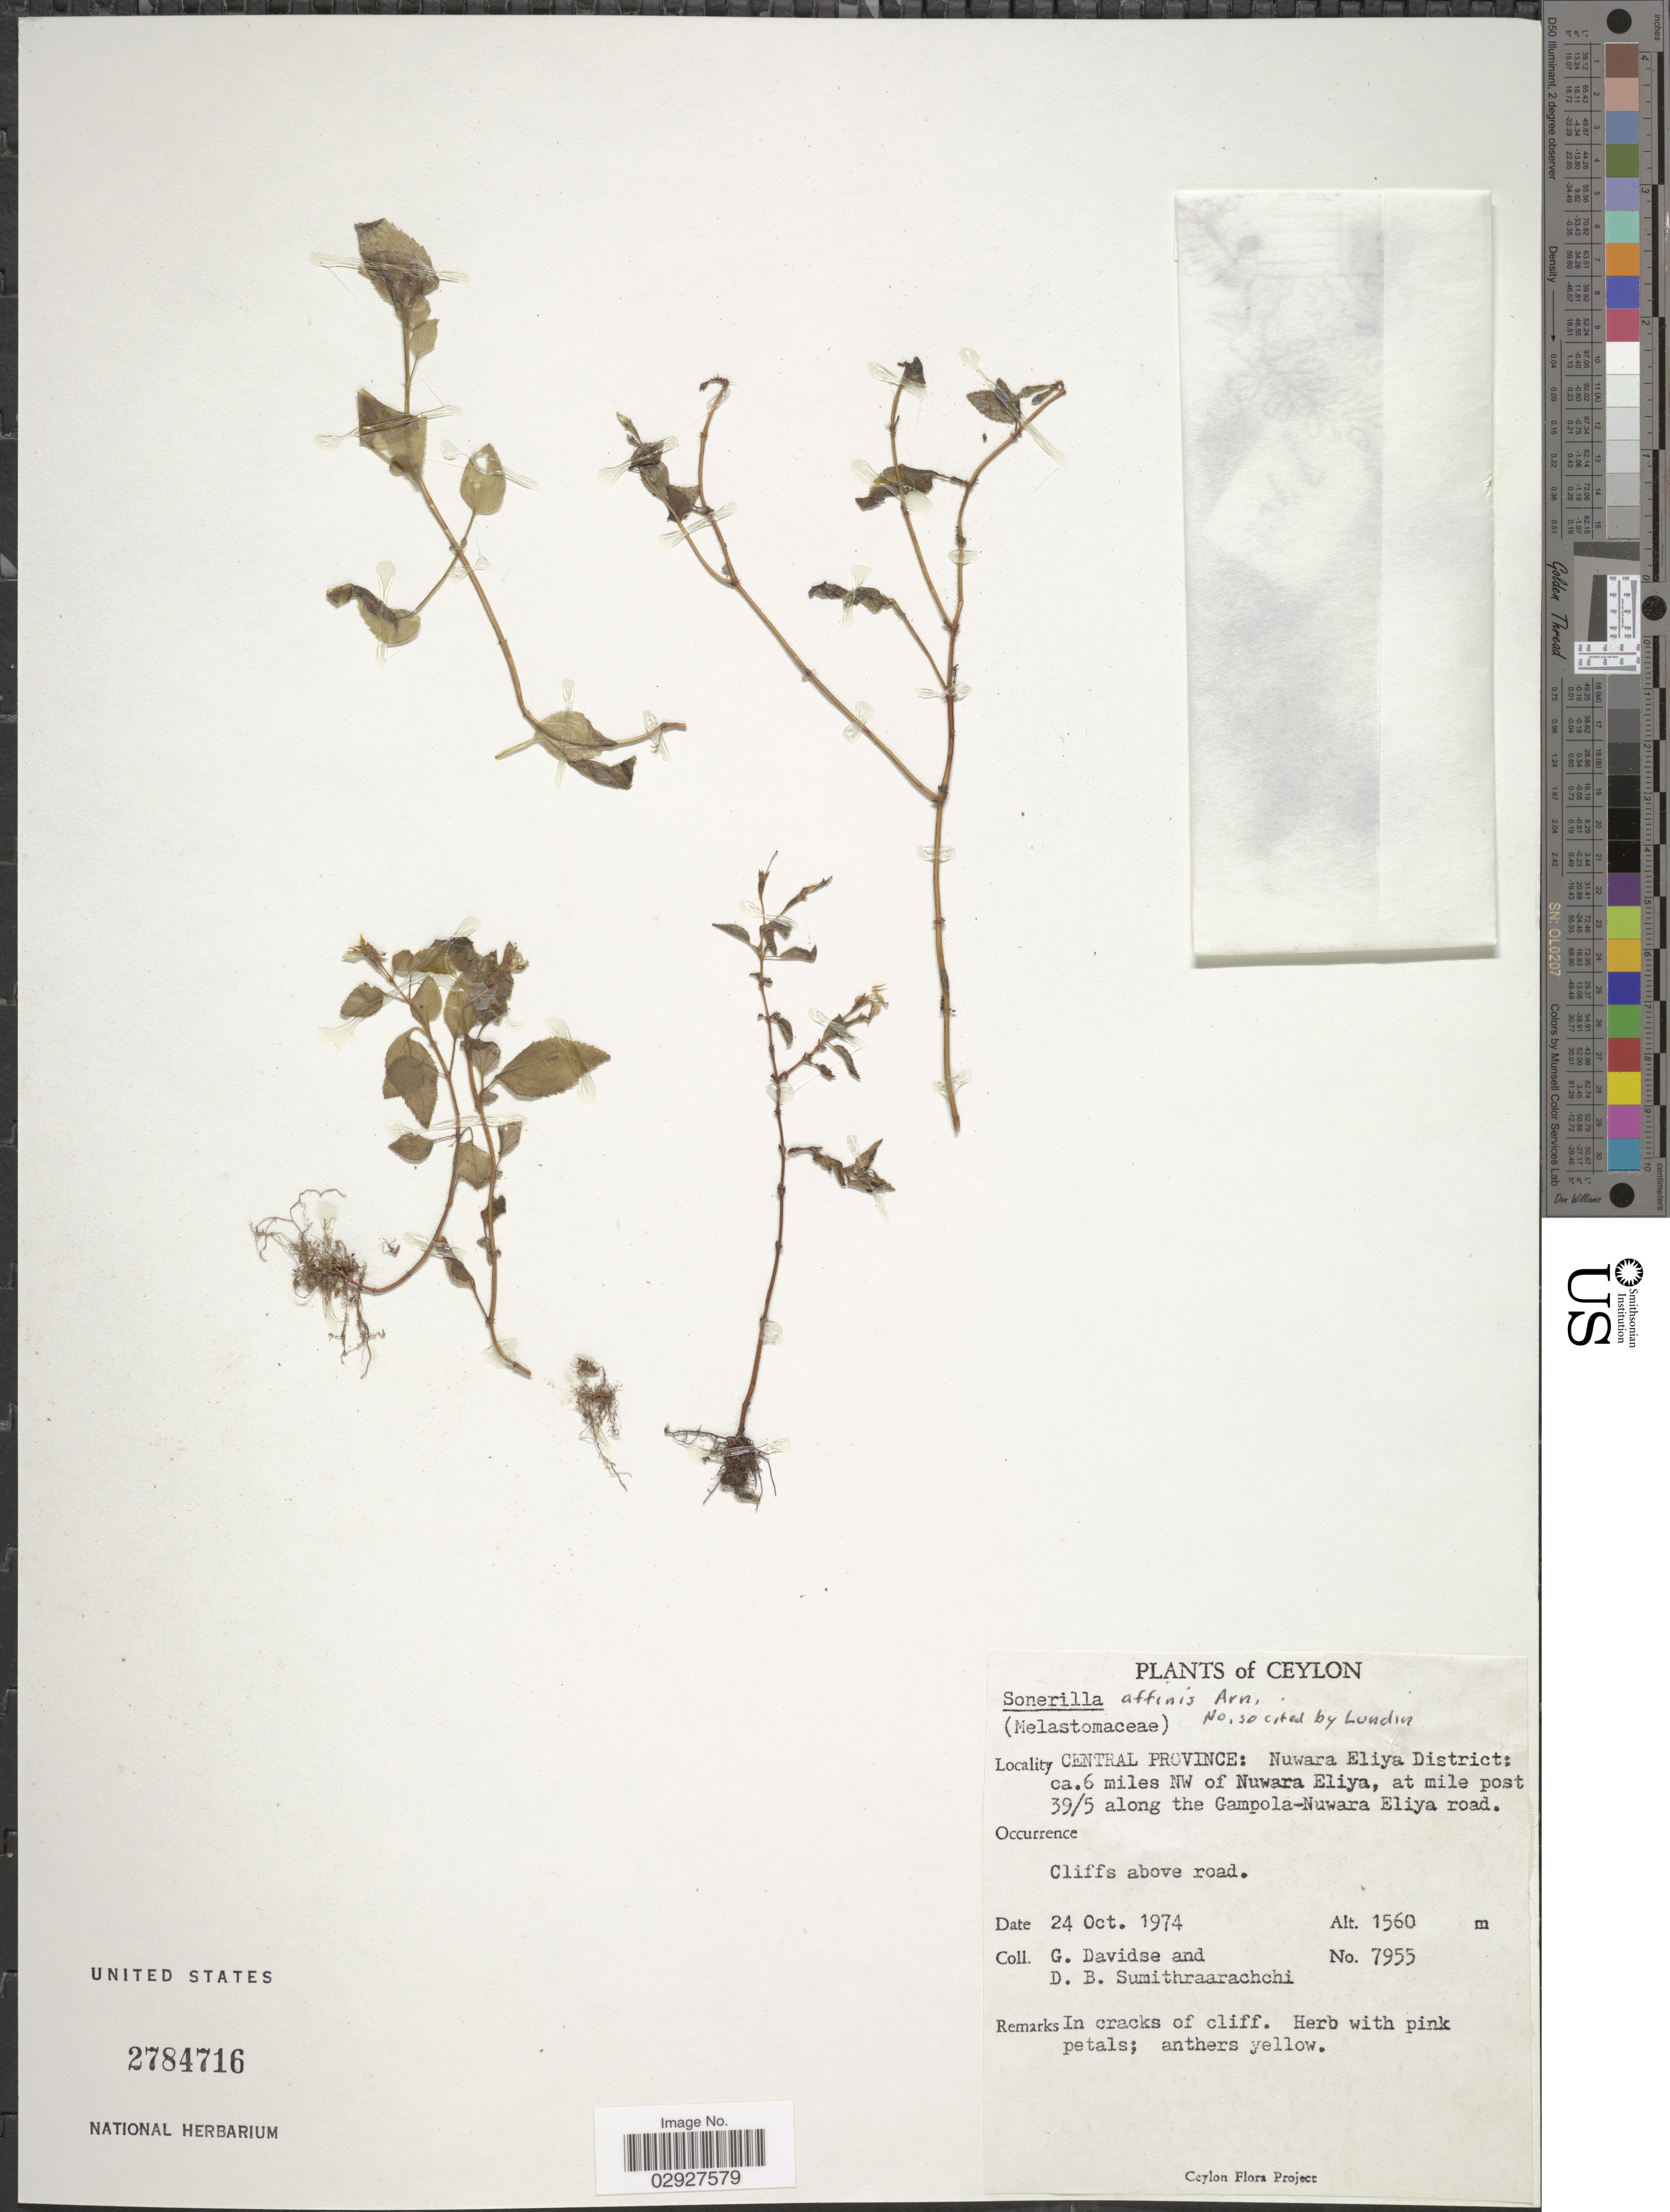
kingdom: Plantae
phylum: Tracheophyta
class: Magnoliopsida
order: Myrtales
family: Melastomataceae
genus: Sonerila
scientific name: Sonerila affinis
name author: Thwaites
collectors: G. Davidse & D. B. Sumithraarachchi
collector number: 7955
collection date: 1974-10-24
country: Sri Lanka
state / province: Central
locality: Ceylon. Nuwara Eliya District: ca. 6 miles NW of Nuwara Eliya, at mile post 39/5 along the Gampola-Nuwara Eliya road.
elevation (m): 1560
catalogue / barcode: US 2784716